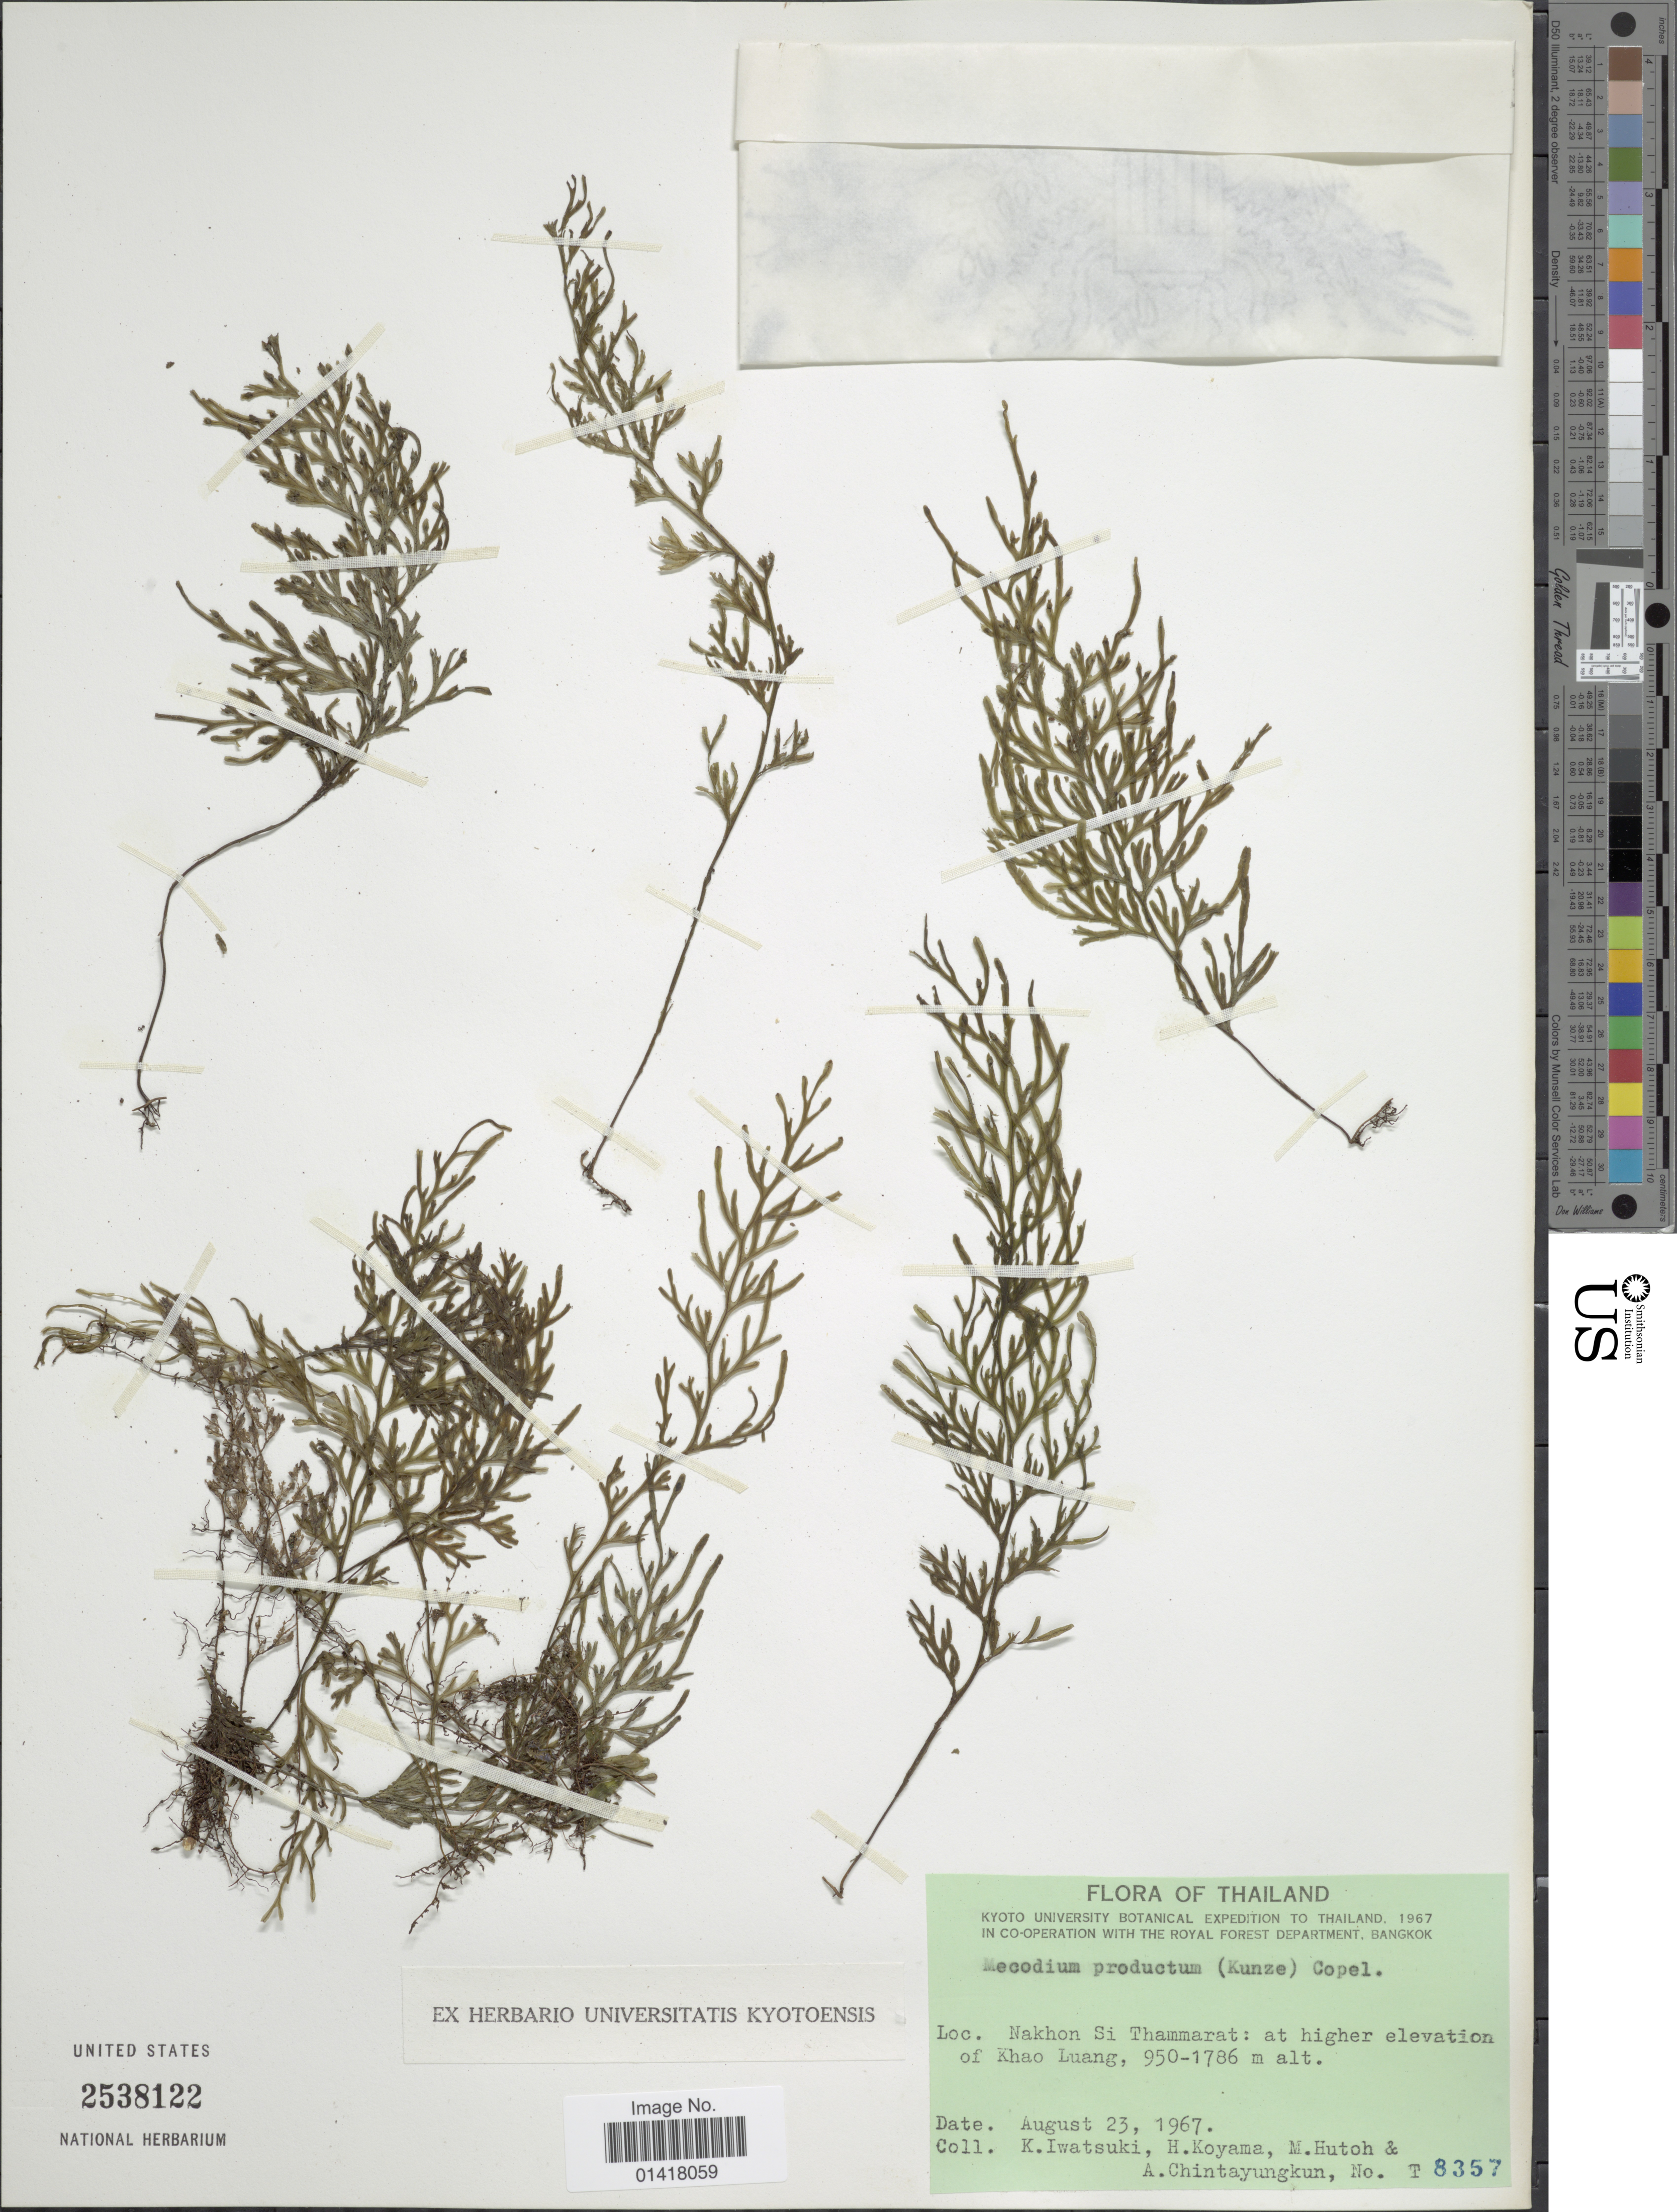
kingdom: Plantae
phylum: Tracheophyta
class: Polypodiopsida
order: Hymenophyllales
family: Hymenophyllaceae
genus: Hymenophyllum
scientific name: Hymenophyllum productum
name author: Kunze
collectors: K. Iwatsuki, H. Koyama, M. Hutoh & A. Chintayungkun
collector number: T 8357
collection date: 1967-08-23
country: Thailand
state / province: Nakhon Si Thammarat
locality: At higher elevation of Khao Luang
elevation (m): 950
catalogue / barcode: US 2538122